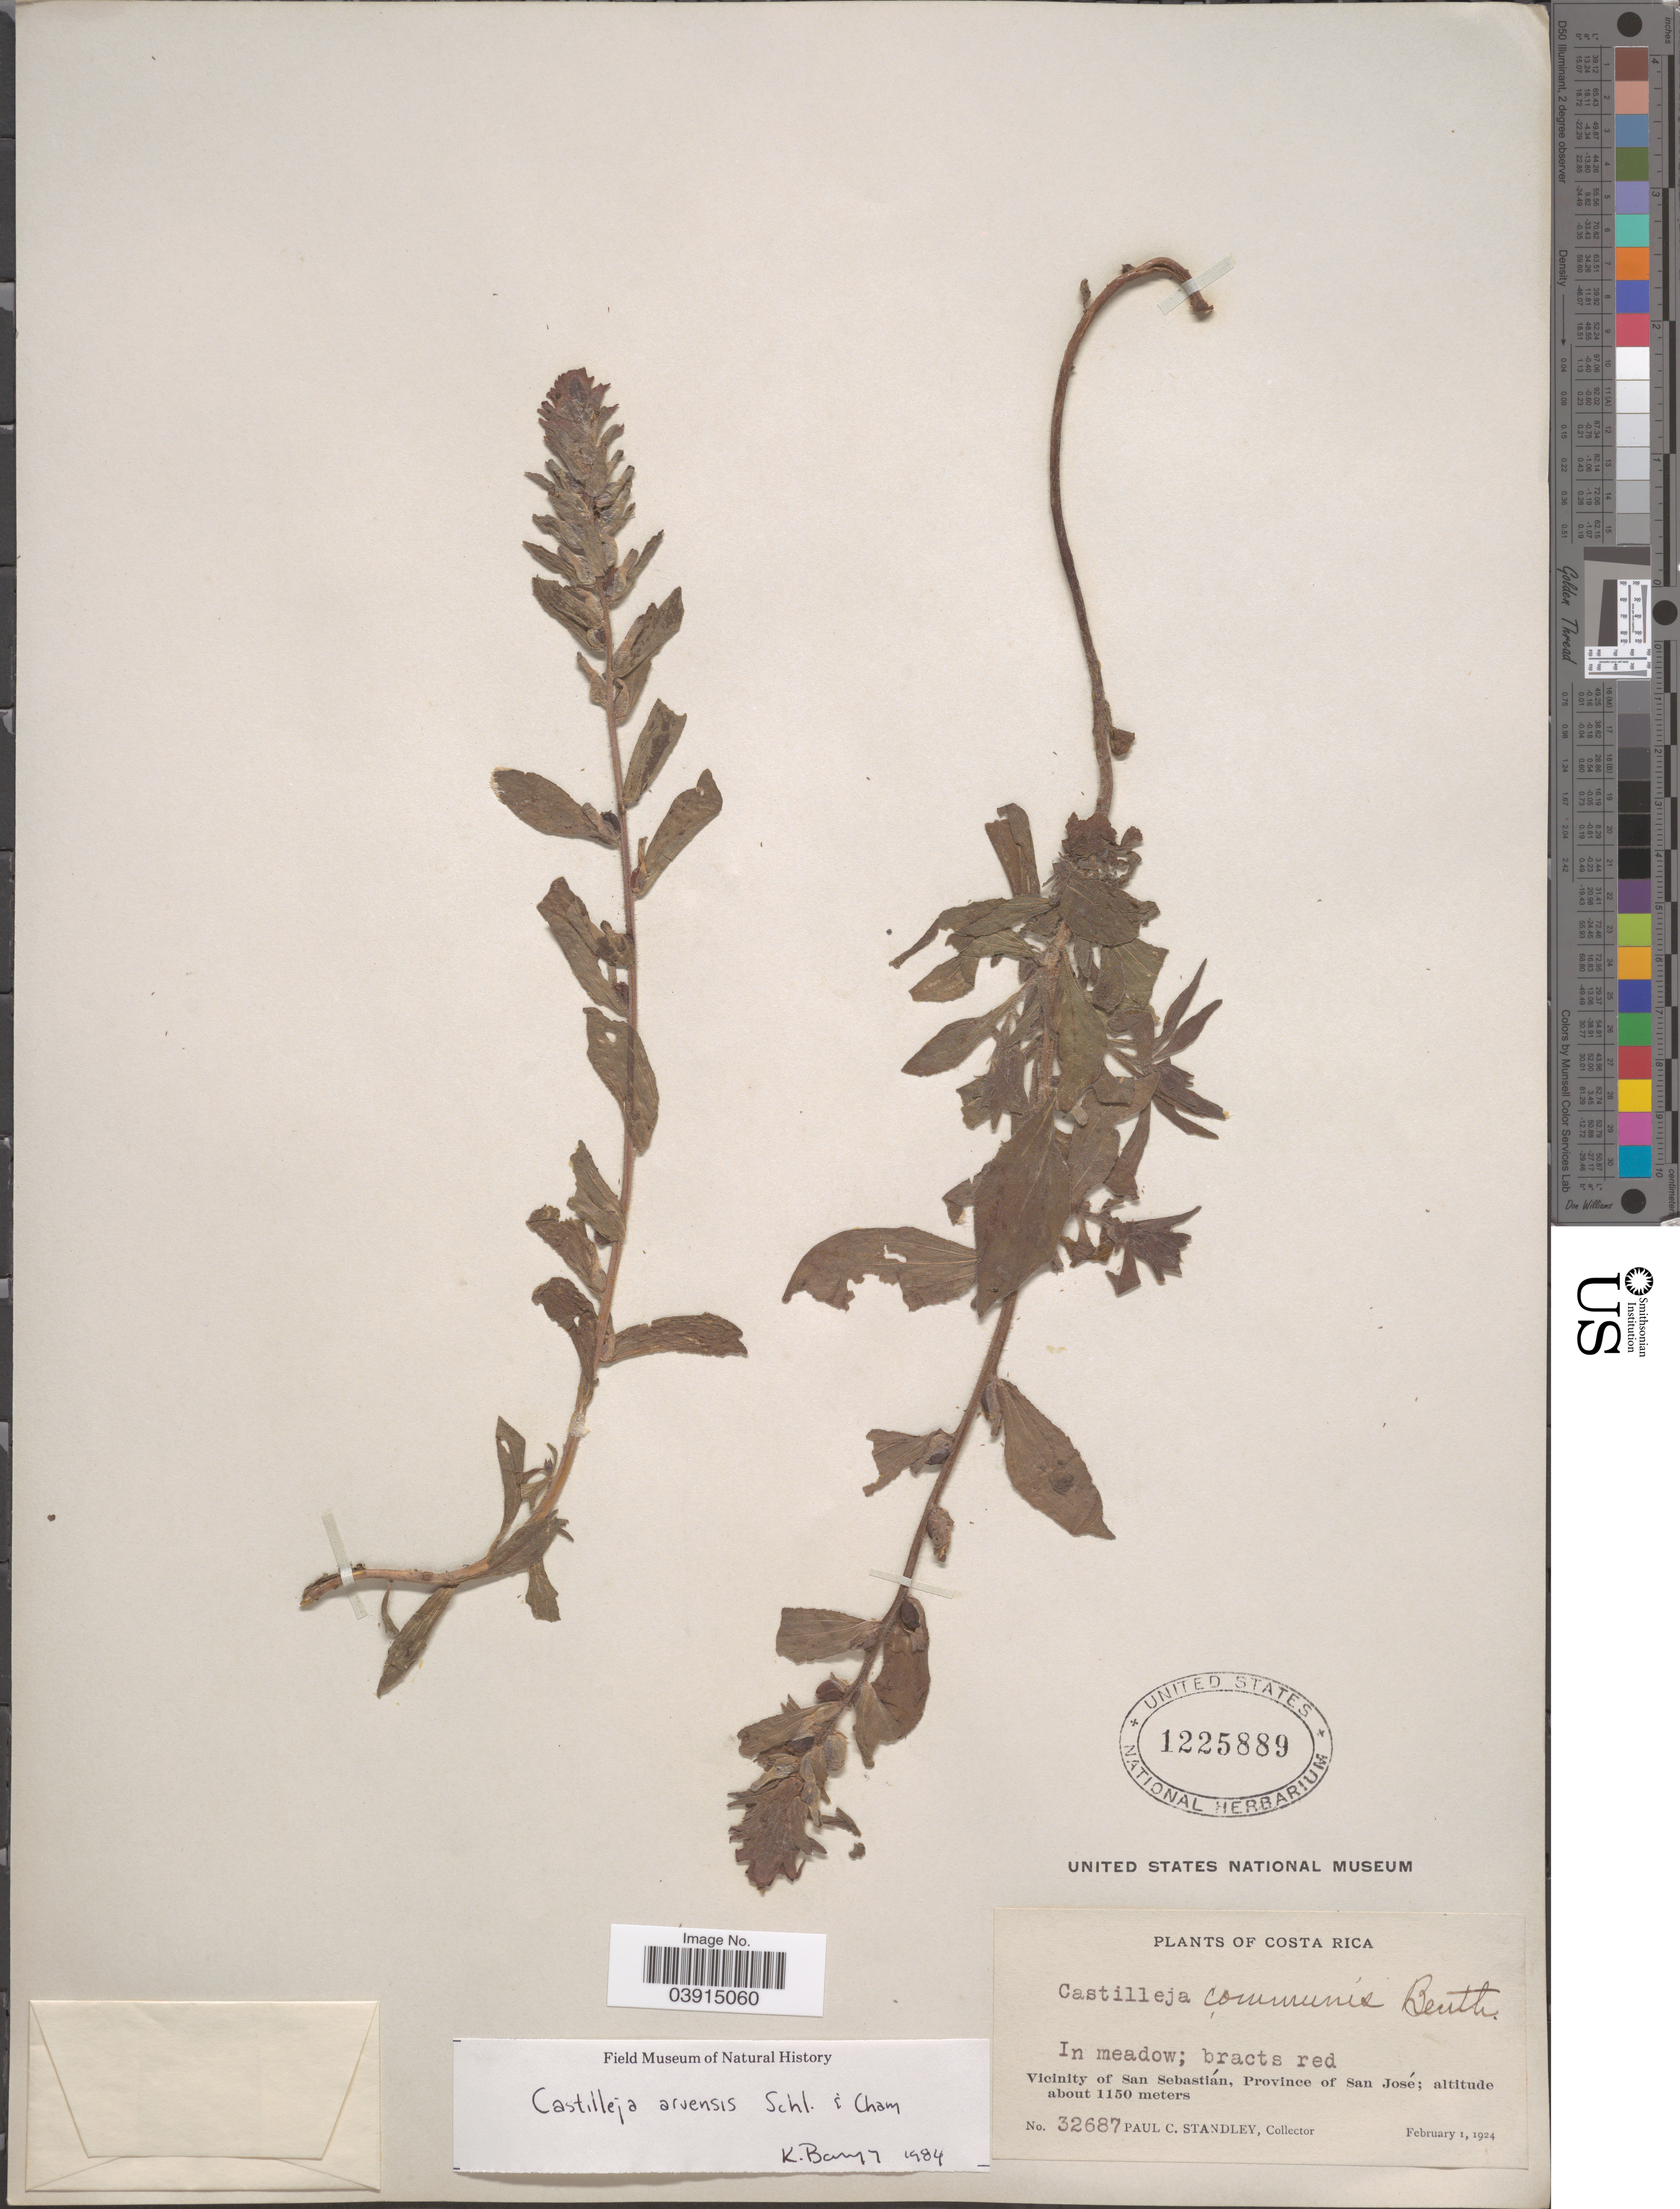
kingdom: Plantae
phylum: Tracheophyta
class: Magnoliopsida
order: Lamiales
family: Orobanchaceae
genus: Castilleja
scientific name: Castilleja arvensis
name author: Schltdl. & Cham.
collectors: P. C. Standley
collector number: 32687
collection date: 1924-02-01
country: Costa Rica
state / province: San José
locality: Vicinity of San Sebastián.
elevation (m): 1150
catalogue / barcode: US 1225889